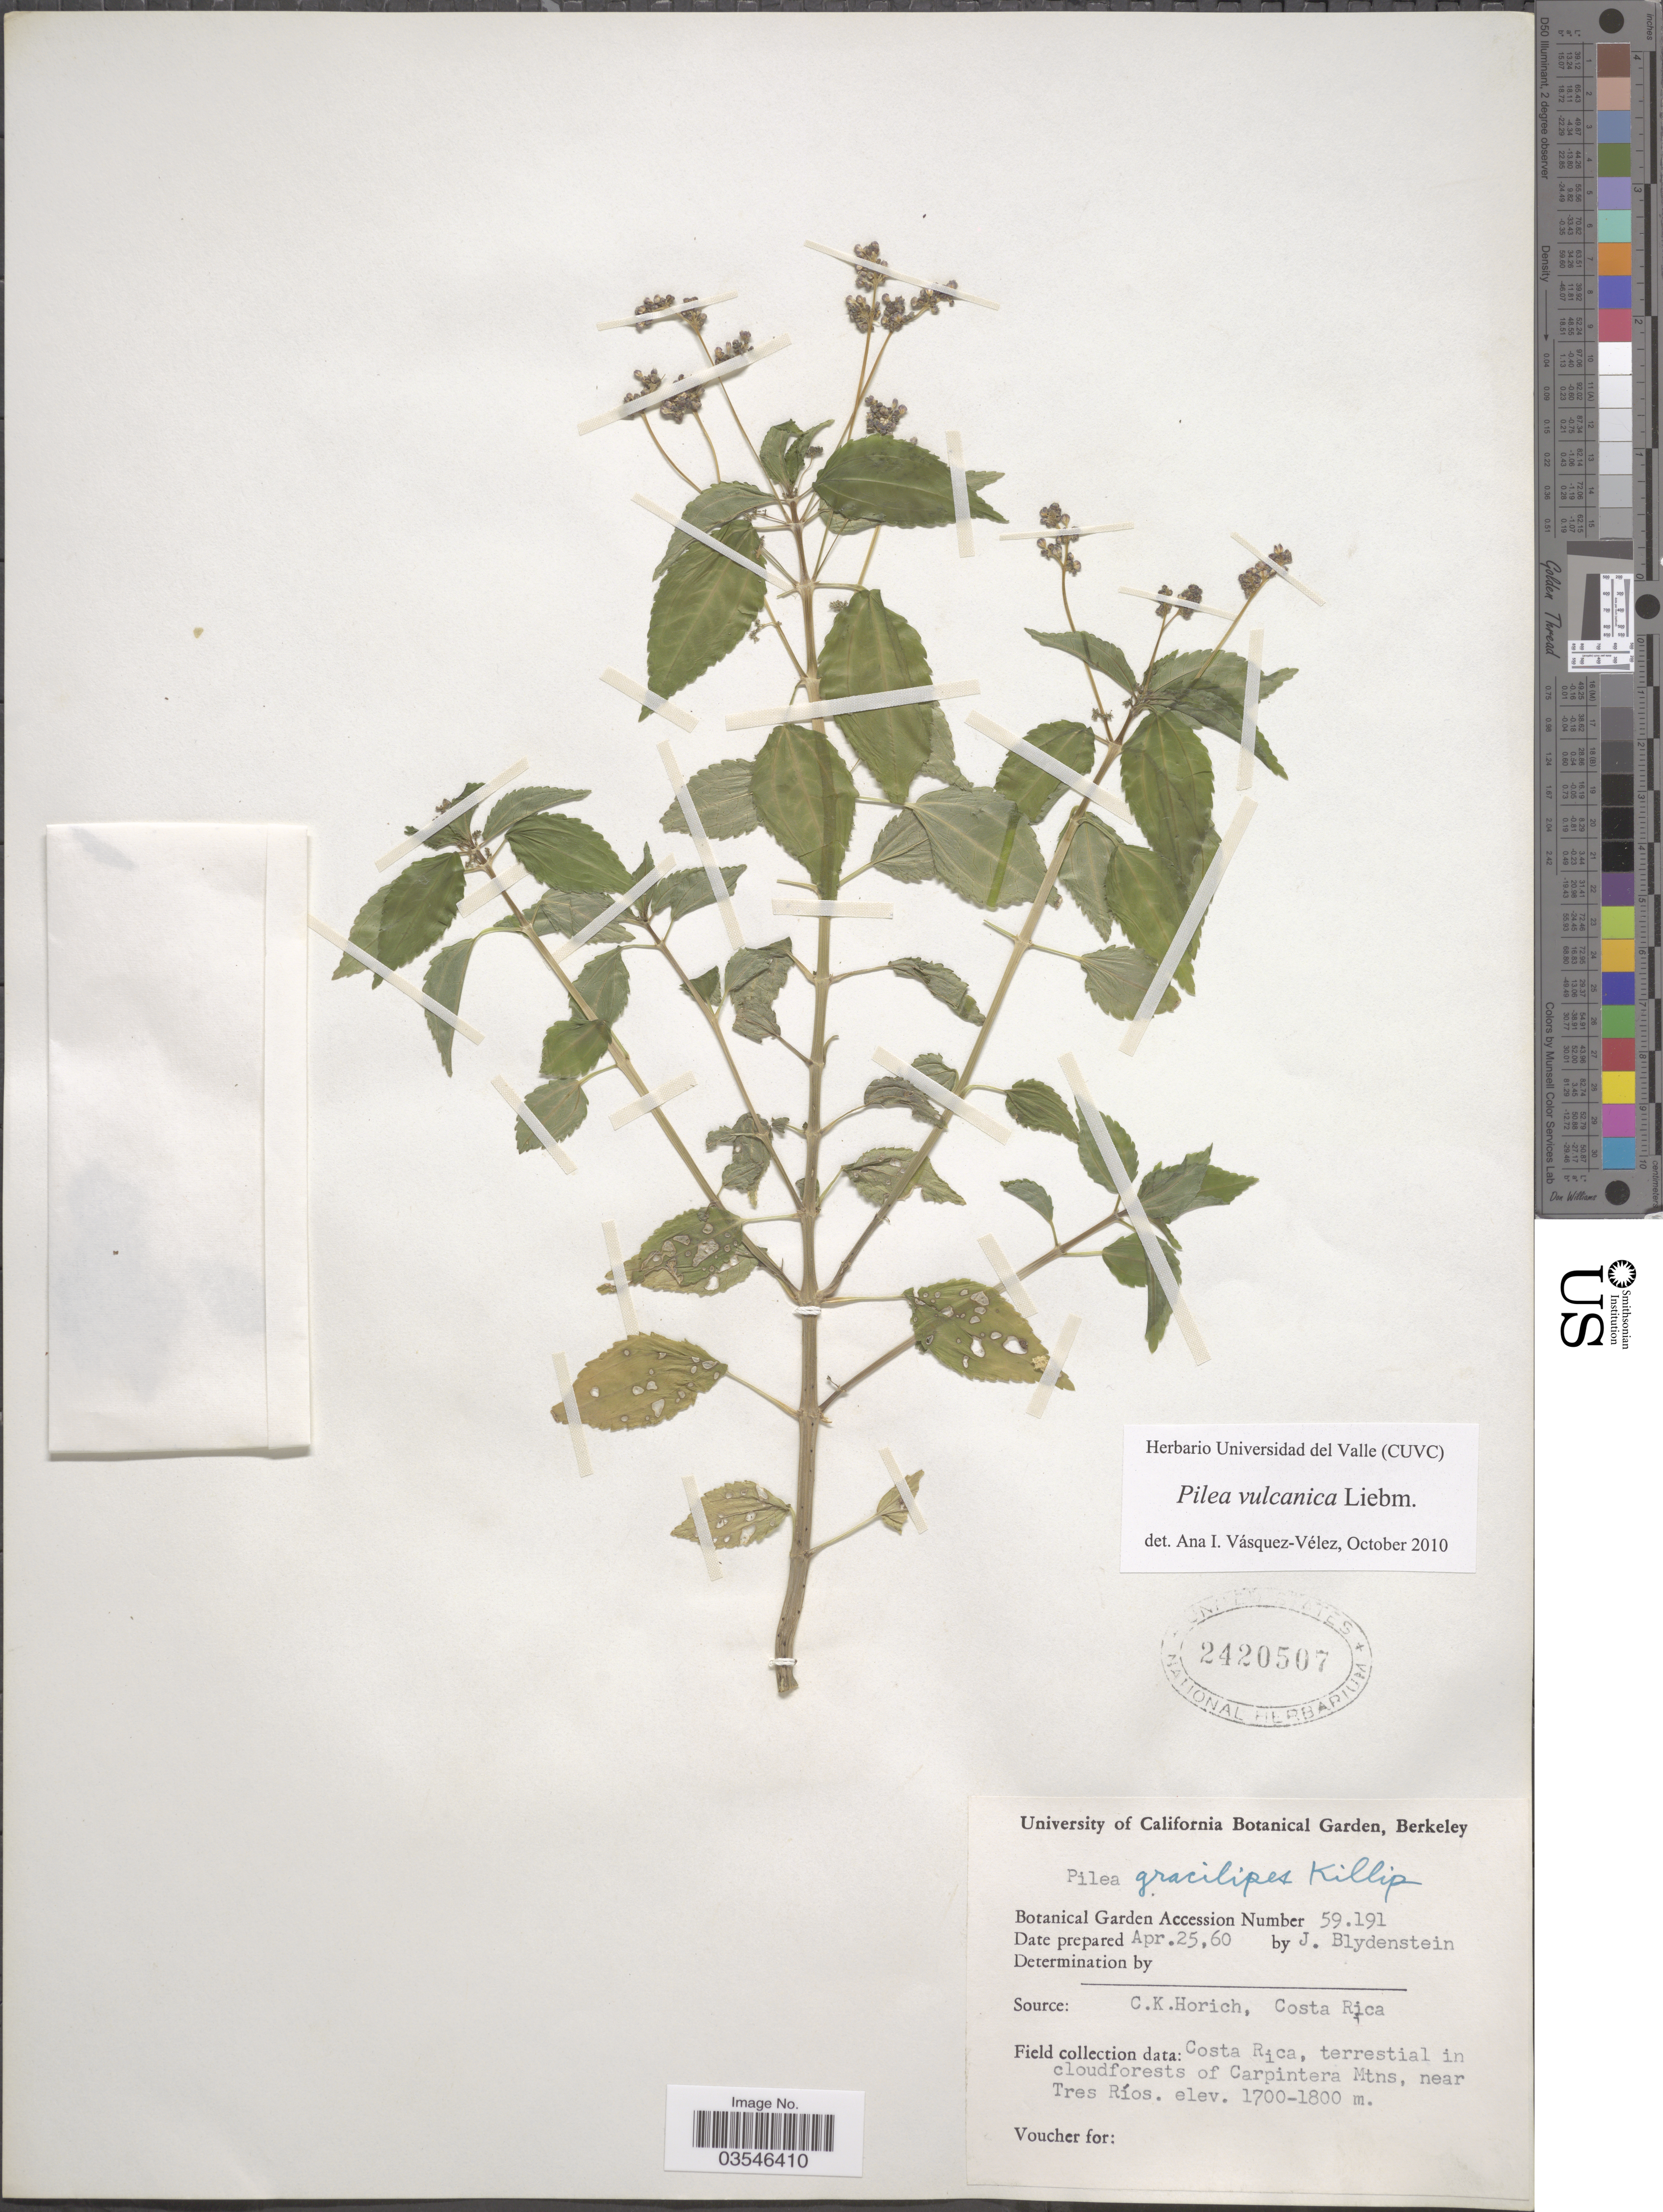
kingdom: Plantae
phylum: Tracheophyta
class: Magnoliopsida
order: Rosales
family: Urticaceae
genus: Pilea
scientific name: Pilea vulcanica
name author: Liebm.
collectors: J. Blydenstein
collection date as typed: Transcribed d/m/y: 25/4/60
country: United States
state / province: California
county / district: Alameda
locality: University of California Botanical Garden, Berkeley.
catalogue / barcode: US 2420507